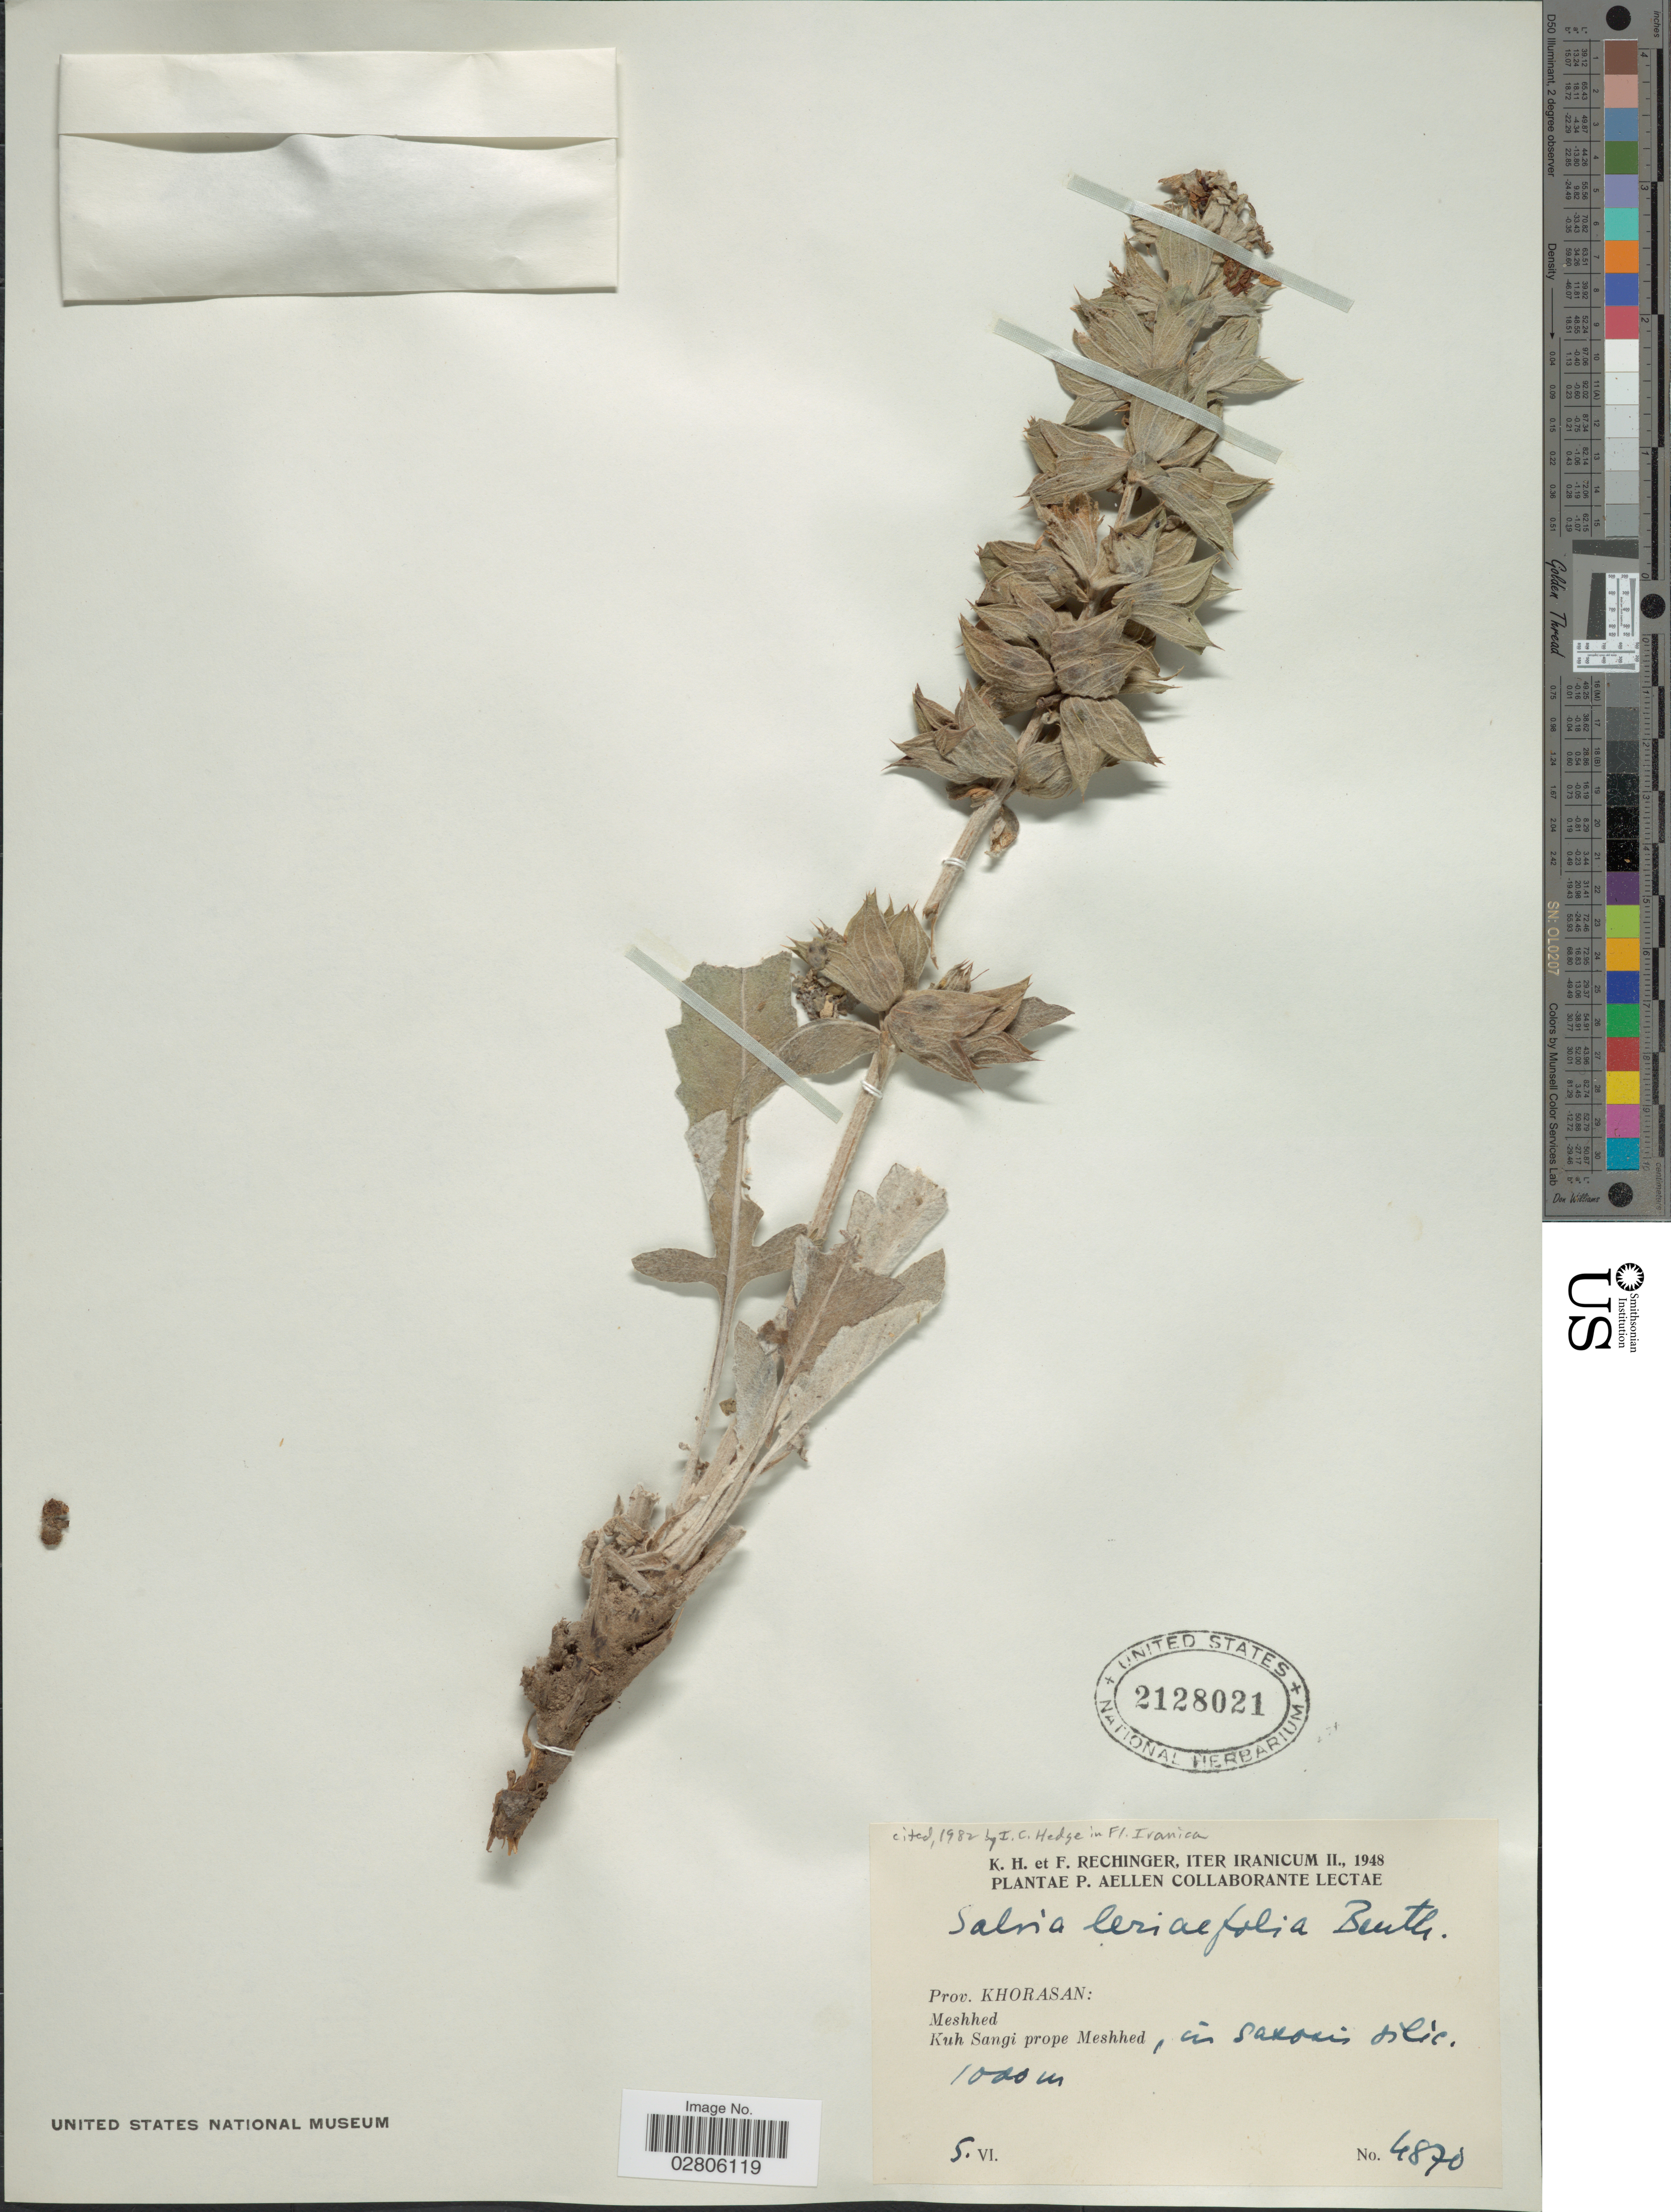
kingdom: Plantae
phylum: Tracheophyta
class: Magnoliopsida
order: Lamiales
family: Lamiaceae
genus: Salvia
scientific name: Salvia leriifolia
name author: Benth.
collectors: K. H. Rechinger & F. Rechinger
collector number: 4870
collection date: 1948-06-05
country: Iran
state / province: Khorasan [obsolete]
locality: Prov. Khorasan: Meshed, Kuh Sangi prope Meshed.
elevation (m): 1000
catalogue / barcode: US 2128021